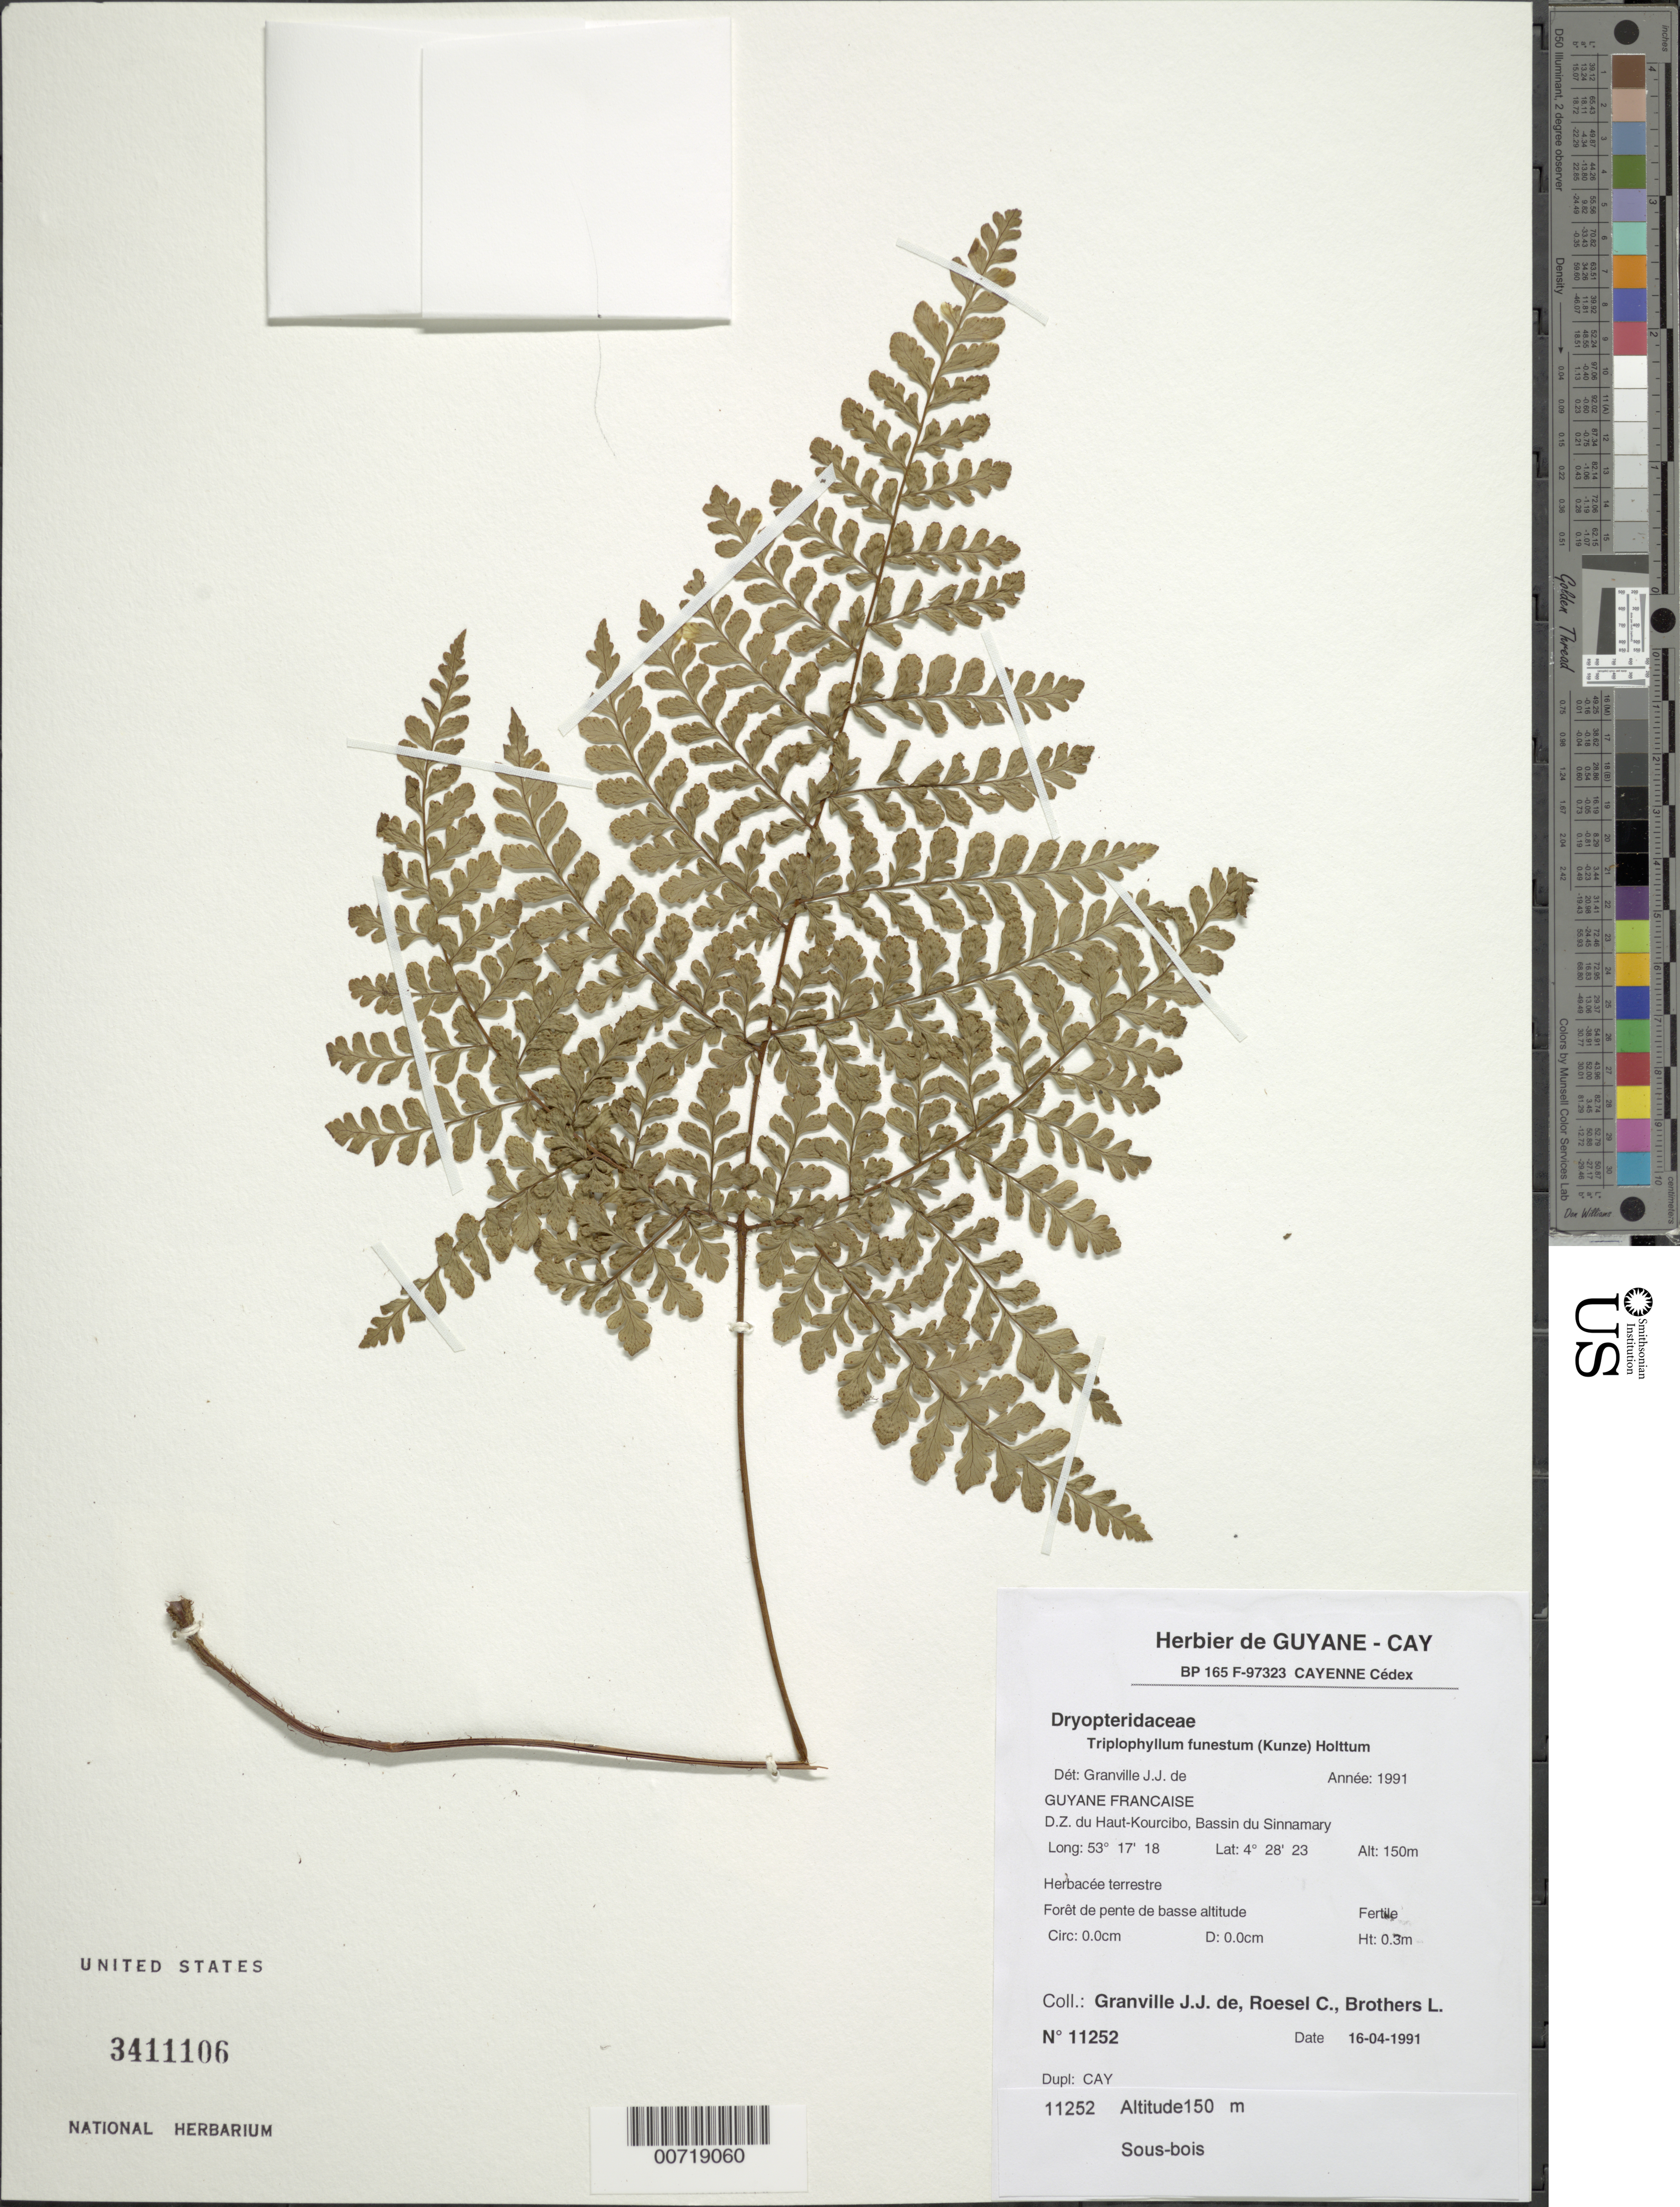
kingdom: Plantae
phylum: Tracheophyta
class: Polypodiopsida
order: Polypodiales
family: Tectariaceae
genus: Triplophyllum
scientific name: Triplophyllum funestum var. funestum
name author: (Kunze) Holttum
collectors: J.-J. de Granville, C. S. Roesel & L. Brothers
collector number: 11252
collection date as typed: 16-Apr-91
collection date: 1991-04-16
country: French Guiana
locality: D.Z. du Haut-Kourcibo, Bassin du Sinnamary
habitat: Low slope forest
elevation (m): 150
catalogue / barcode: US 3411106